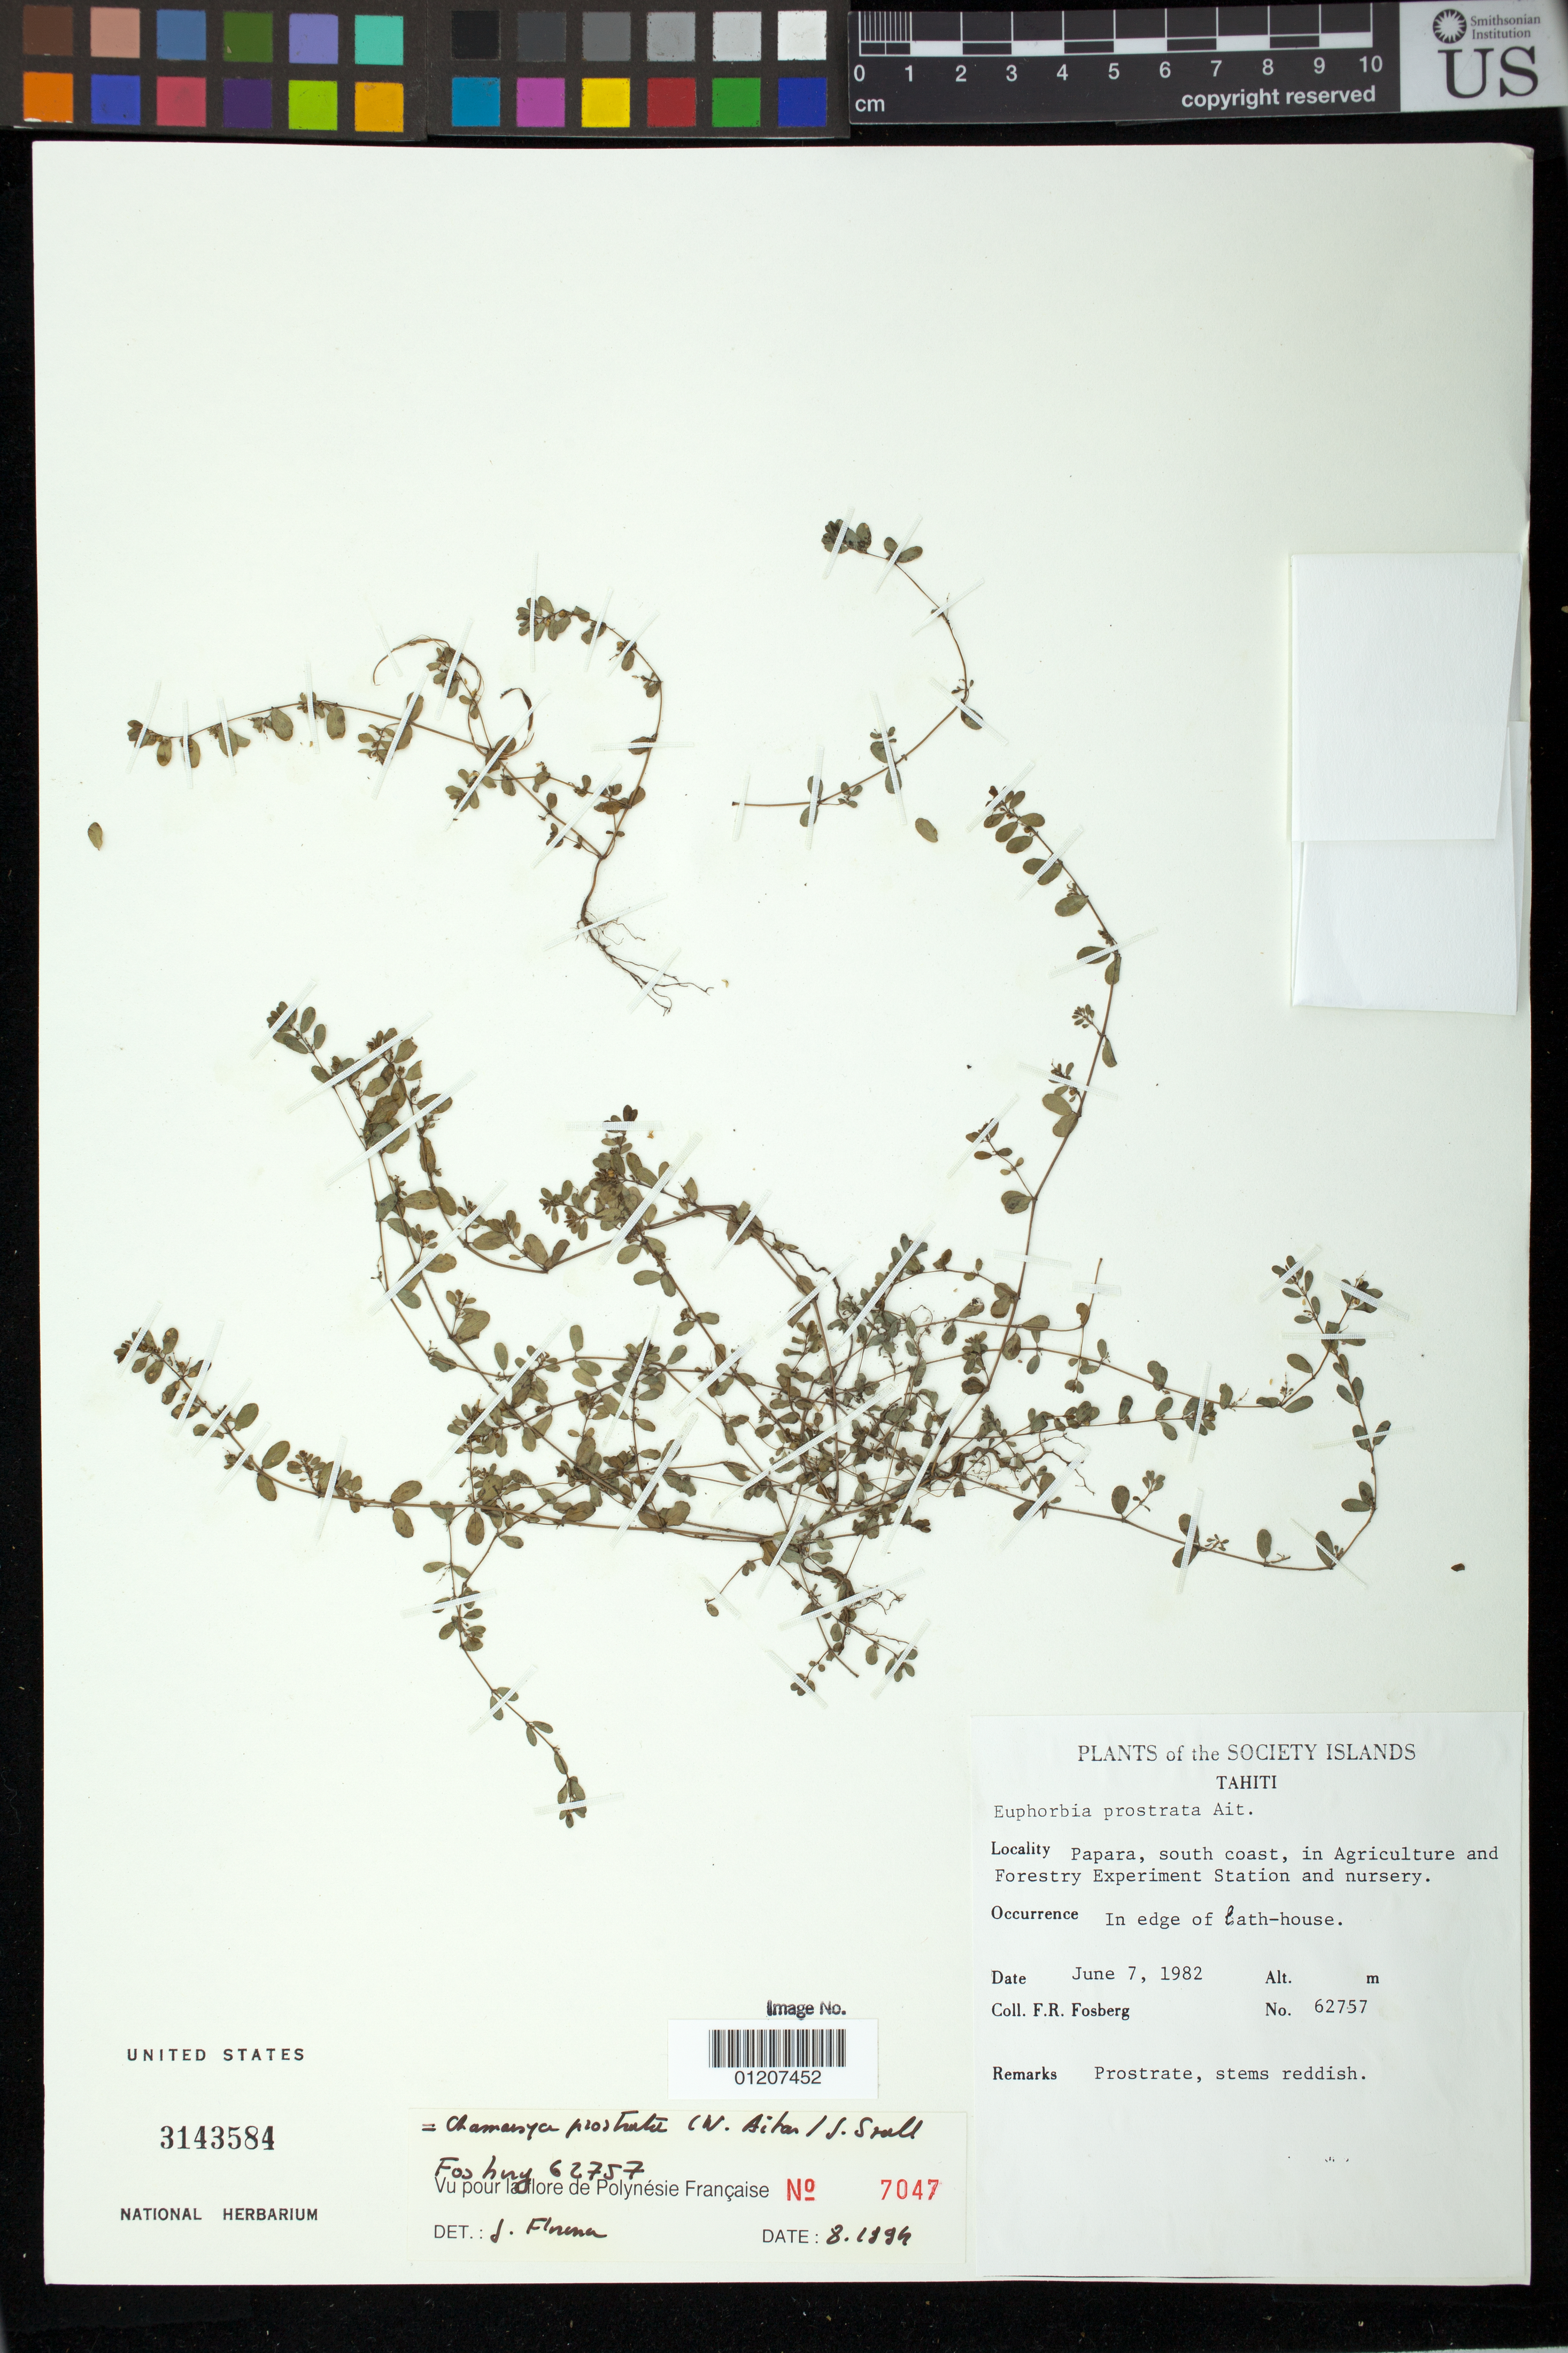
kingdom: Plantae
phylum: Tracheophyta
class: Magnoliopsida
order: Malpighiales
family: Euphorbiaceae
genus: Euphorbia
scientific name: Euphorbia prostrata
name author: Aiton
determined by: Florence, J.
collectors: F. R. Fosberg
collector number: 62757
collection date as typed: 07 Jun 1982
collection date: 1982-06-07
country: French Polynesia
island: Tahiti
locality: Papara, south coast, in agriculture and forestry experiment station and nursery. in edge of bath house.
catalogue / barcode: US 3143584